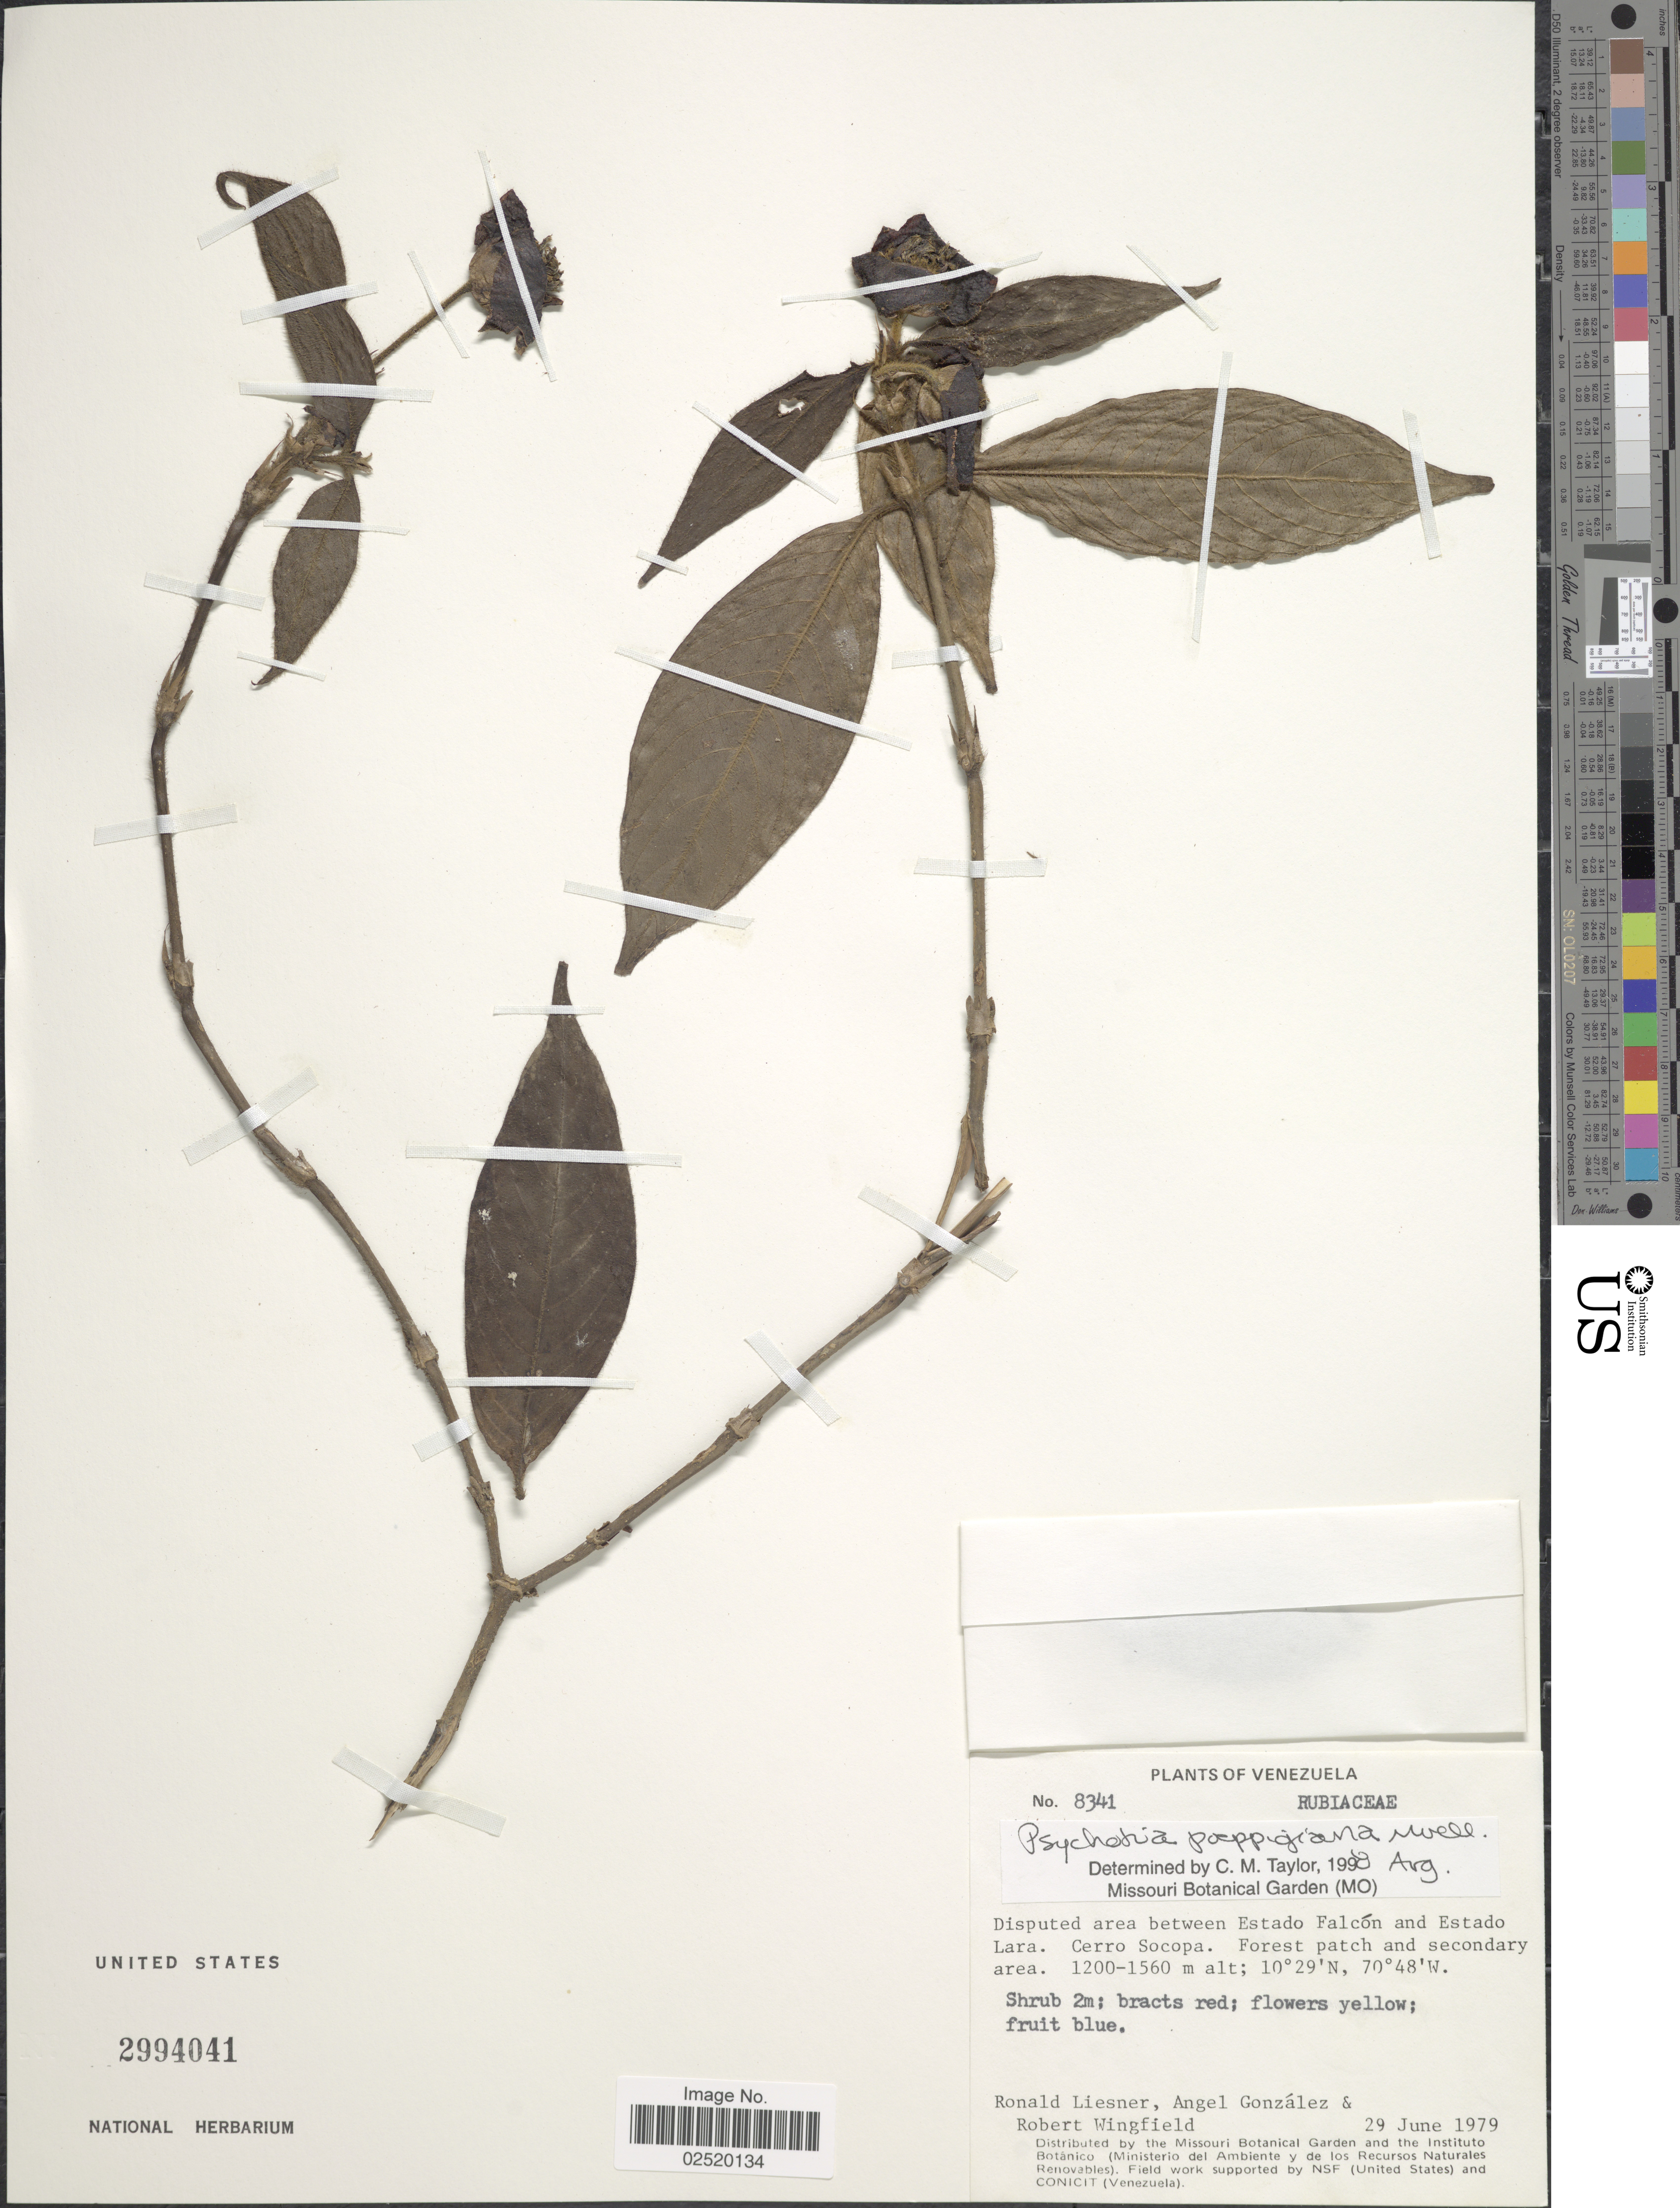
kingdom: Plantae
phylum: Tracheophyta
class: Magnoliopsida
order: Gentianales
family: Rubiaceae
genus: Psychotria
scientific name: Psychotria poeppigiana subsp. poeppigiana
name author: Müll. Arg.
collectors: R. L. Liesner, A. C. González & R. C. Wingfield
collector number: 8341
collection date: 1979-06-29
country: Venezuela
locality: Disputed area between Estado Falcon and Estado Lara, Cerro Socopa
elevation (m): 1200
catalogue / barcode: US 2994041